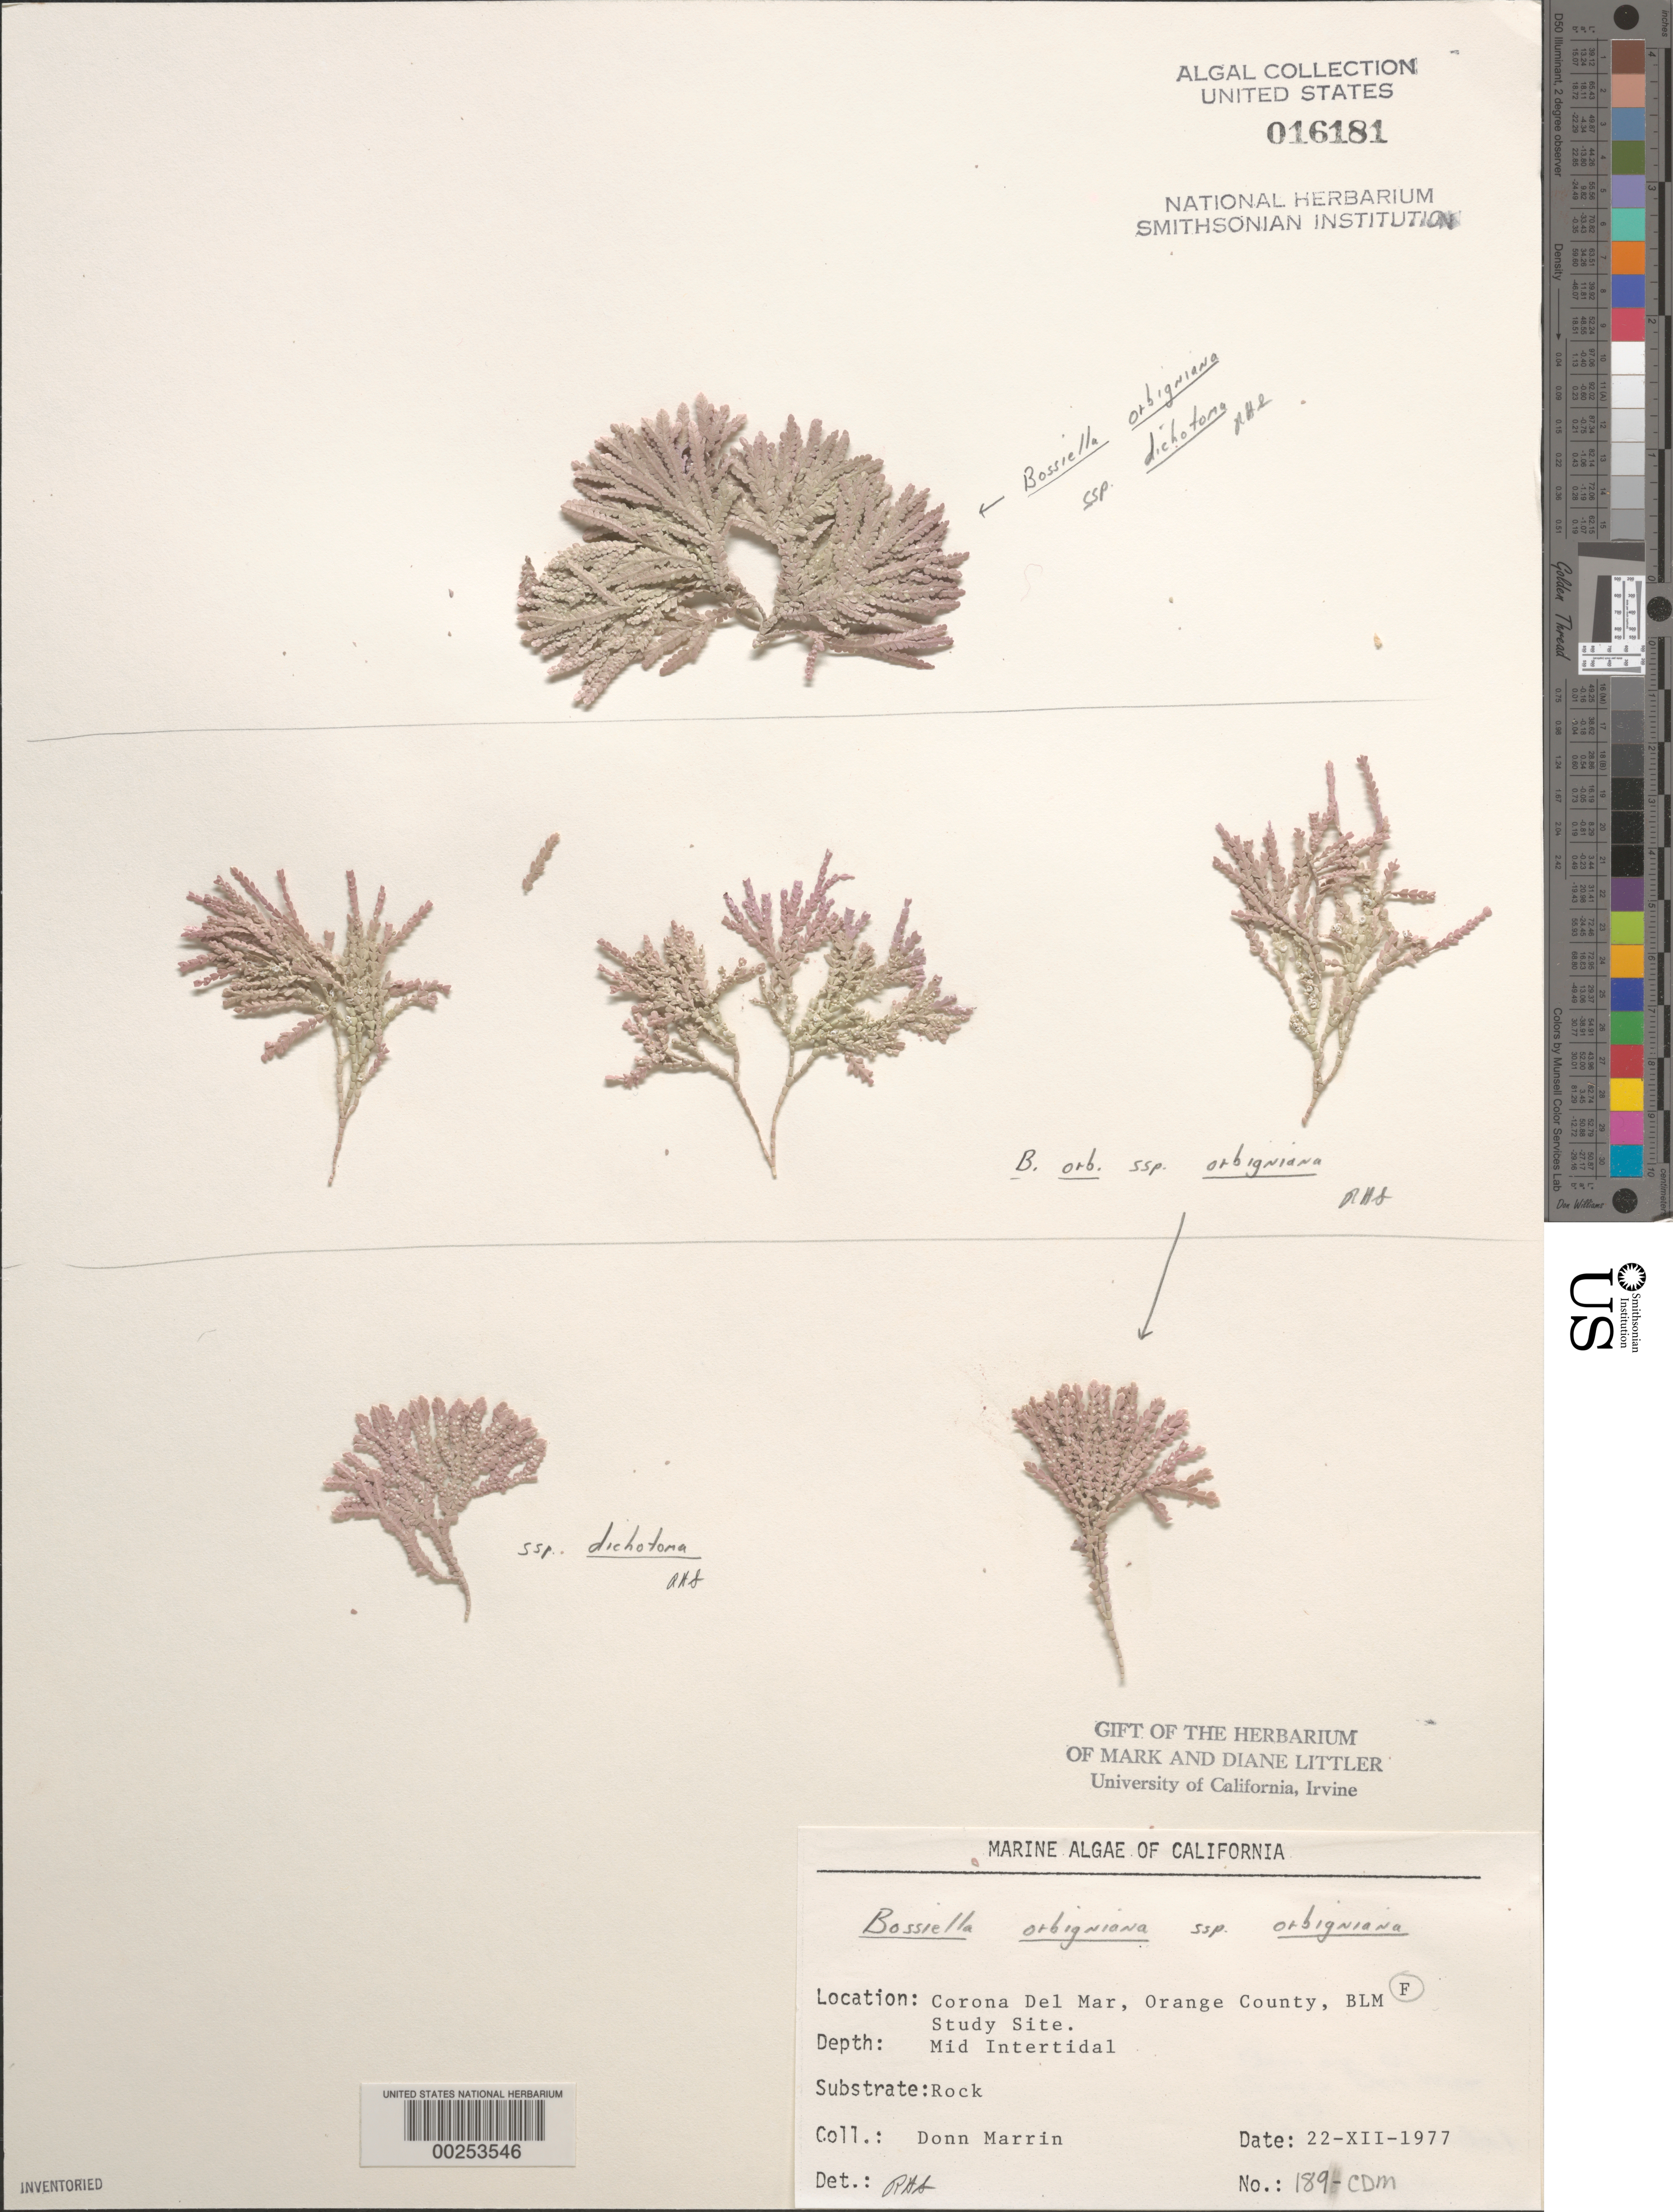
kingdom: Plantae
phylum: Rhodophyta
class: Florideophyceae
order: Corallinales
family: Corallinaceae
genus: Bossiella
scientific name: Bossiella orbigniana subsp. orbigniana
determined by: Sims, Robert H.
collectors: D. Marrin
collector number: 189-cdm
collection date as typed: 22 Dec 1977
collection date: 1977-12-22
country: United States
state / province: California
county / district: Orange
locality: Corona del Mar, mouth of Morning Canyon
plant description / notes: BLM-SOCALBIGHT Rocky Intertidal Survey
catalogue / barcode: US 16181